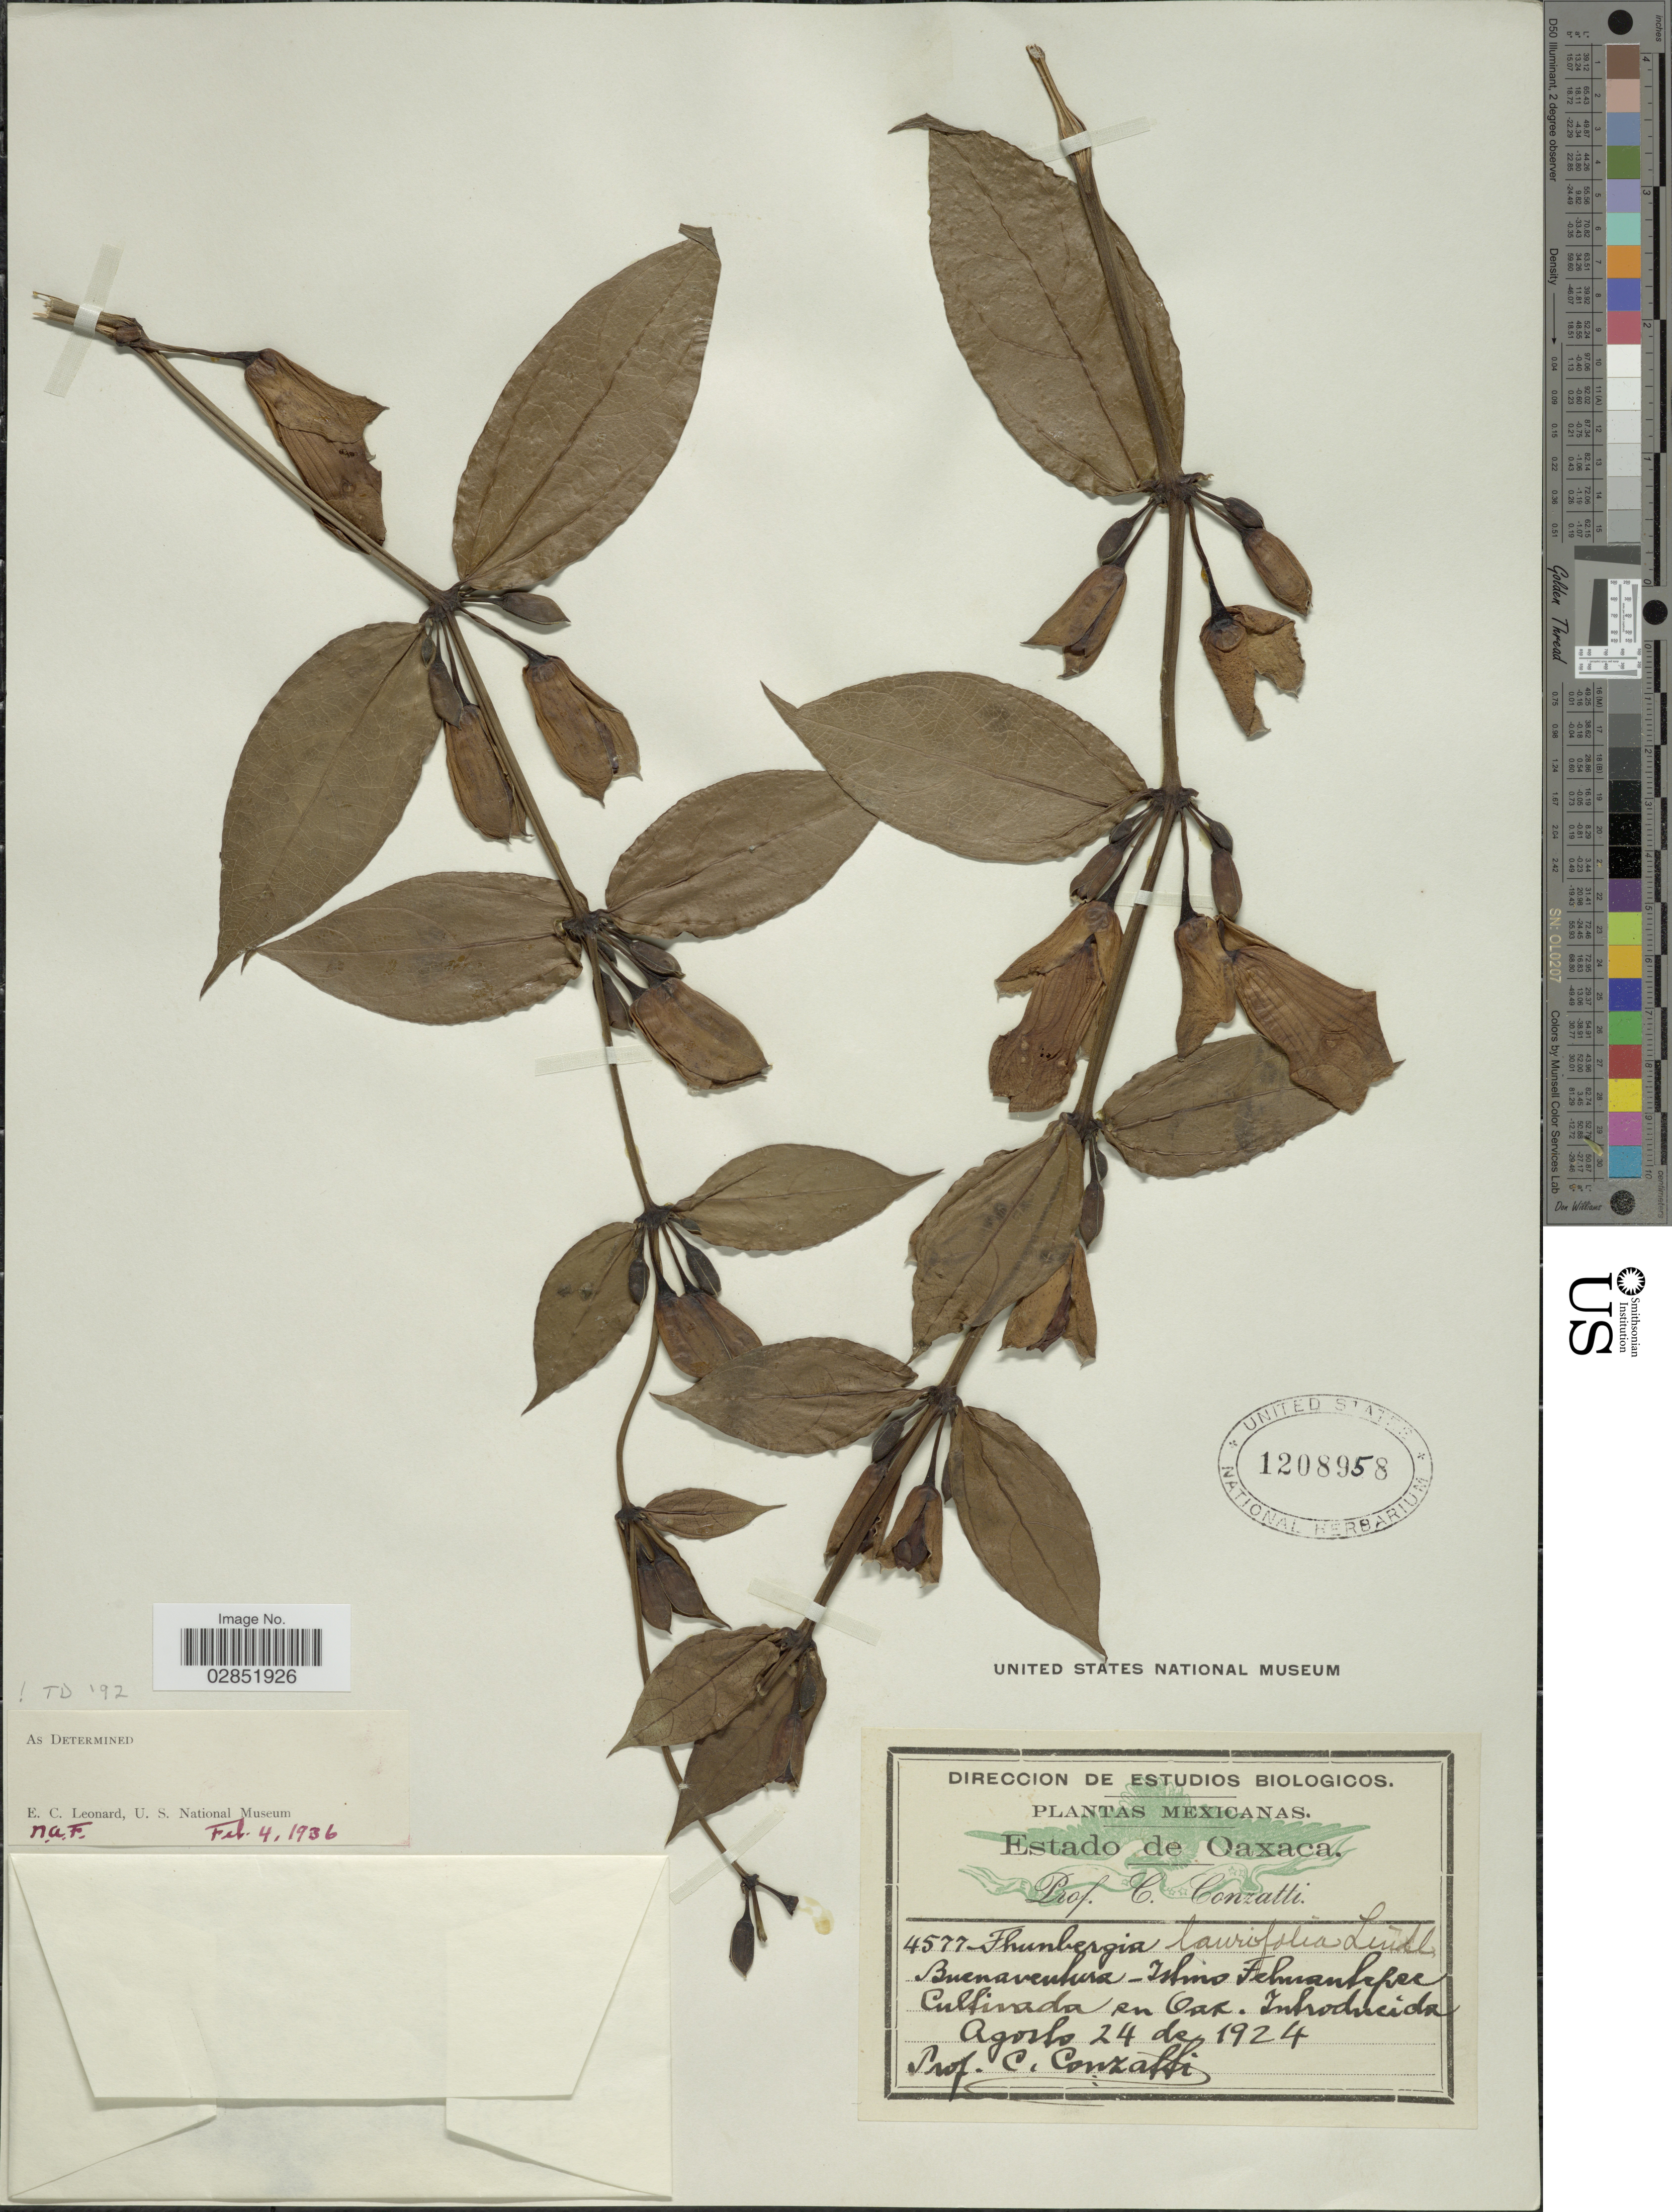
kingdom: Plantae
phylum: Tracheophyta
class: Magnoliopsida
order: Lamiales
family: Acanthaceae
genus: Thunbergia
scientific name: Thunbergia laurifolia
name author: Lindl.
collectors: C. Conzatti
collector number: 4577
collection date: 1924-08-24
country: Mexico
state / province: Oaxaca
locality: Buenaventura - Isfino Tehuantepec.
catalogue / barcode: US 1208958